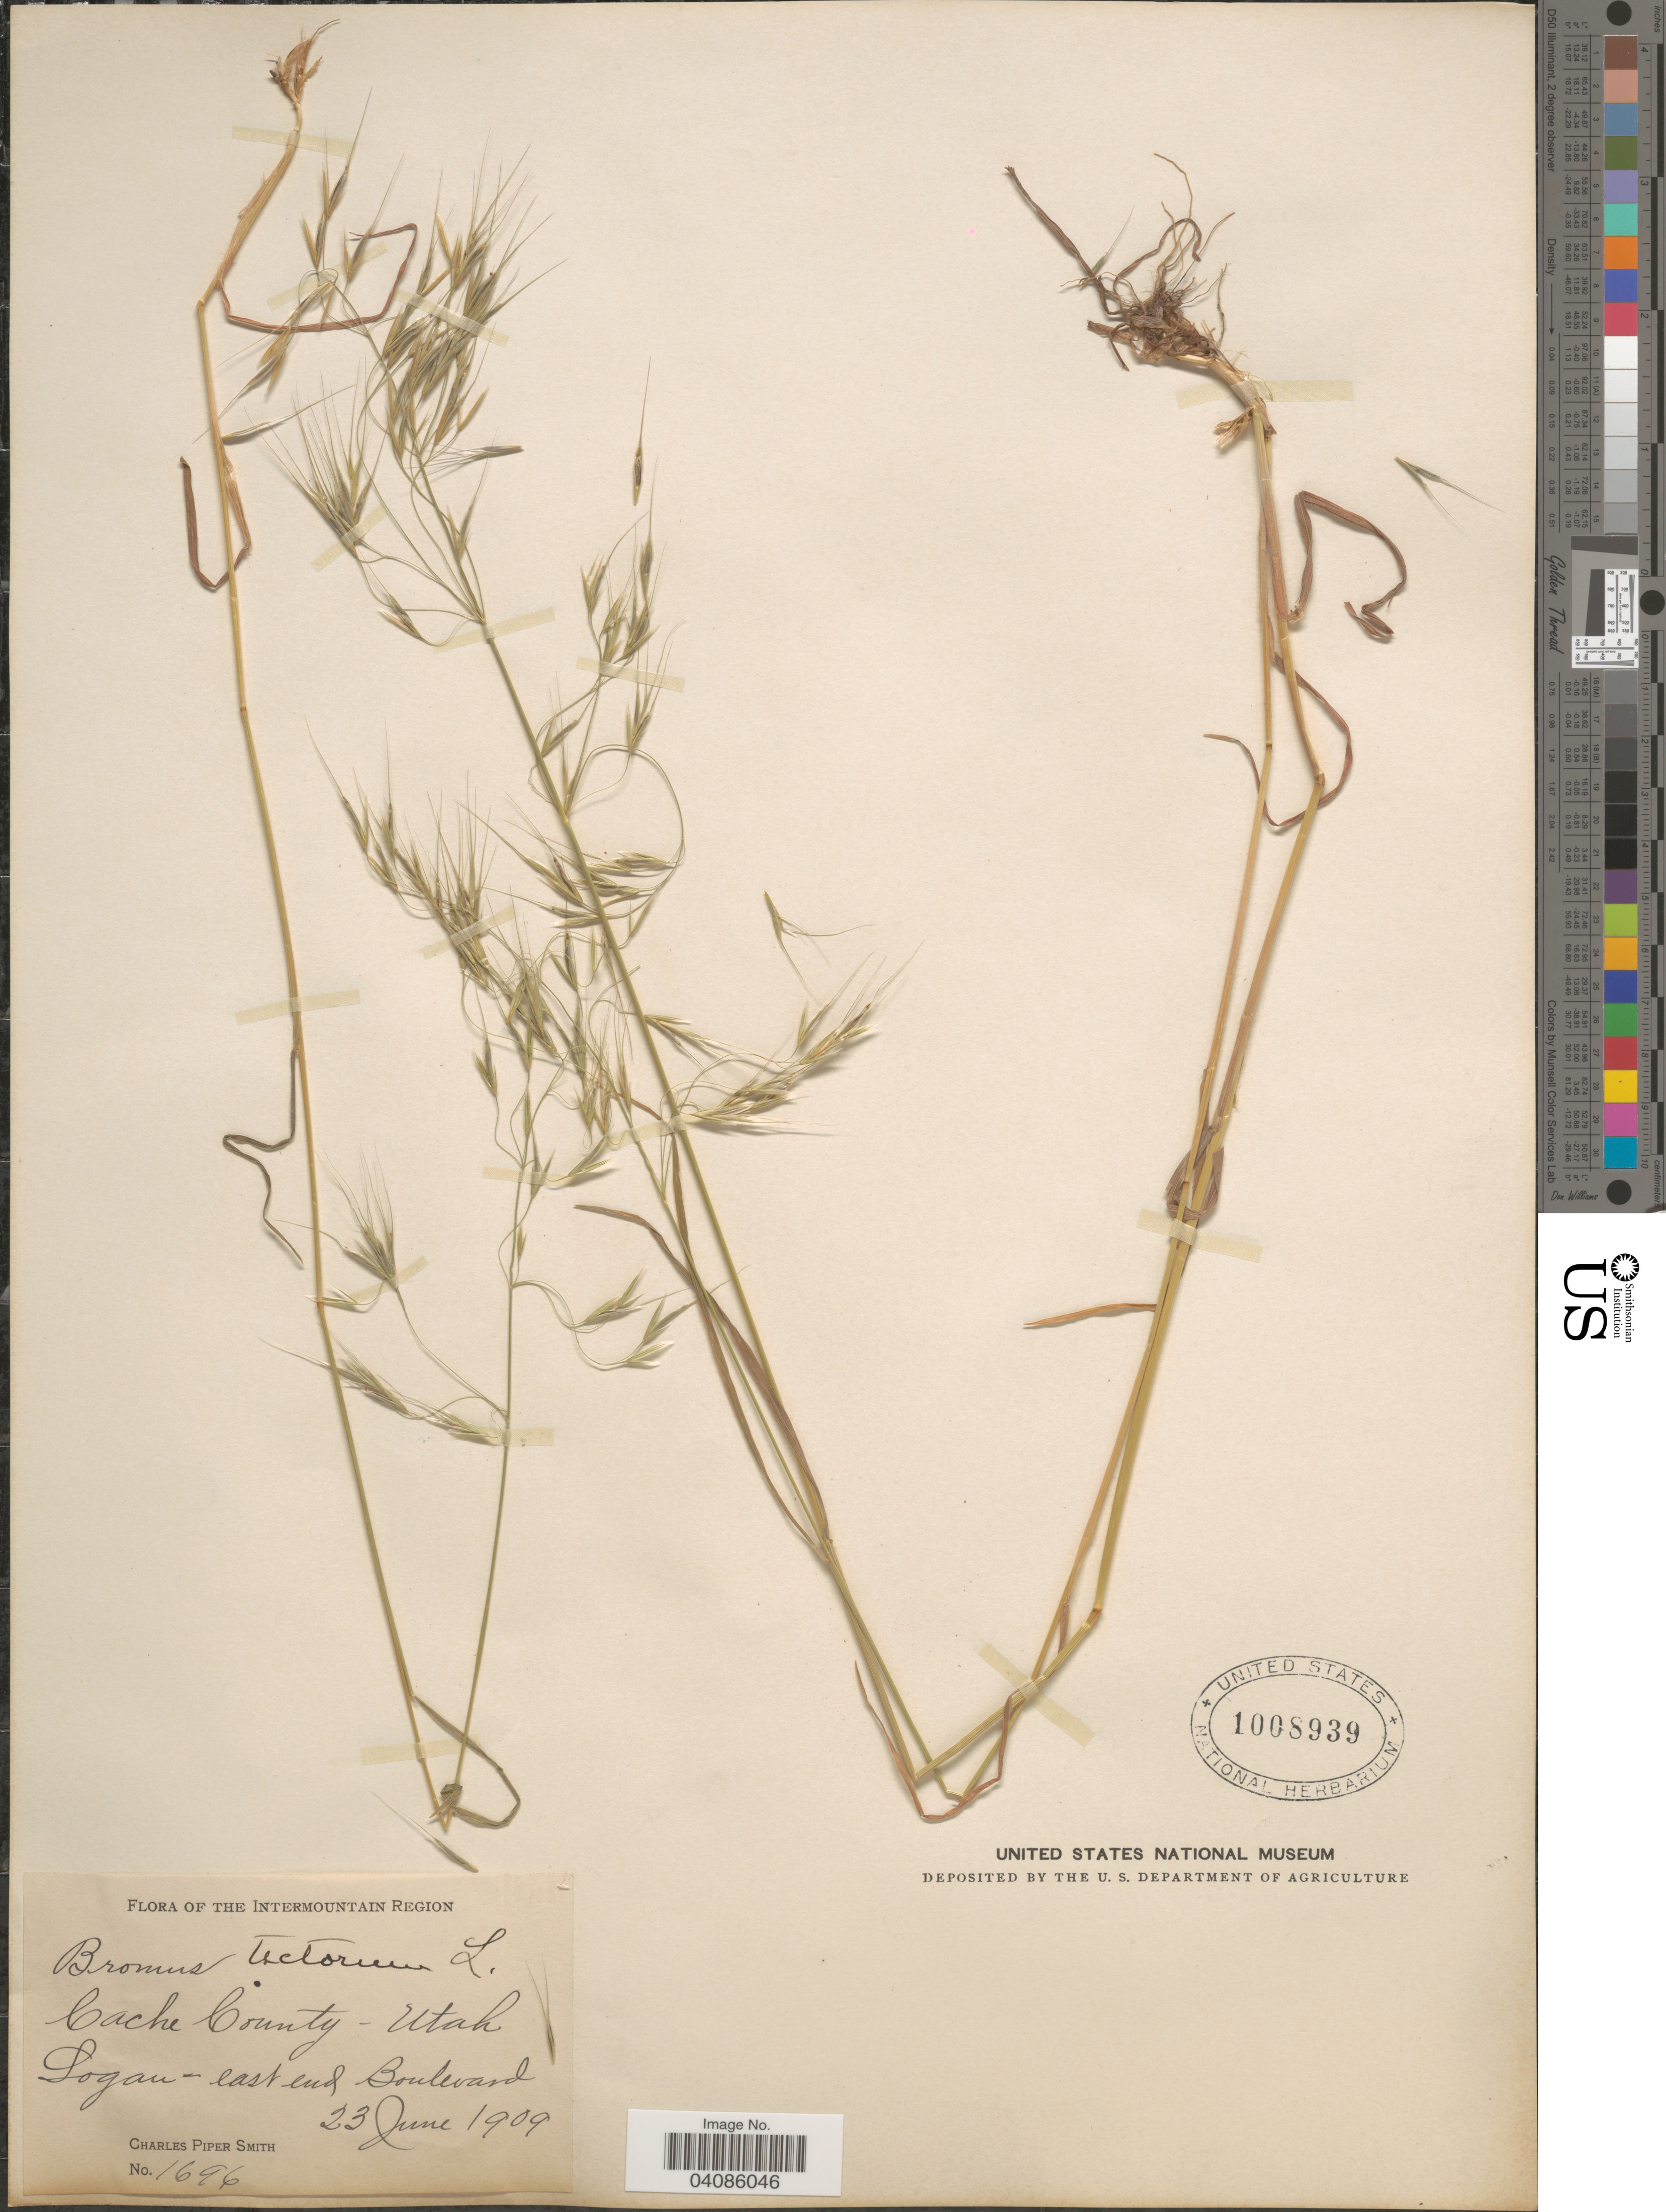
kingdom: Plantae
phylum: Tracheophyta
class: Liliopsida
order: Poales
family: Poaceae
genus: Bromus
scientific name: Bromus tectorum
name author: L.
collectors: C. P. Smith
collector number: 1696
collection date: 1909-06-23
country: United States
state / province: Utah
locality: The Intermountain Region. Cache County. Logan - east end Boulevard.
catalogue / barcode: US 1008939